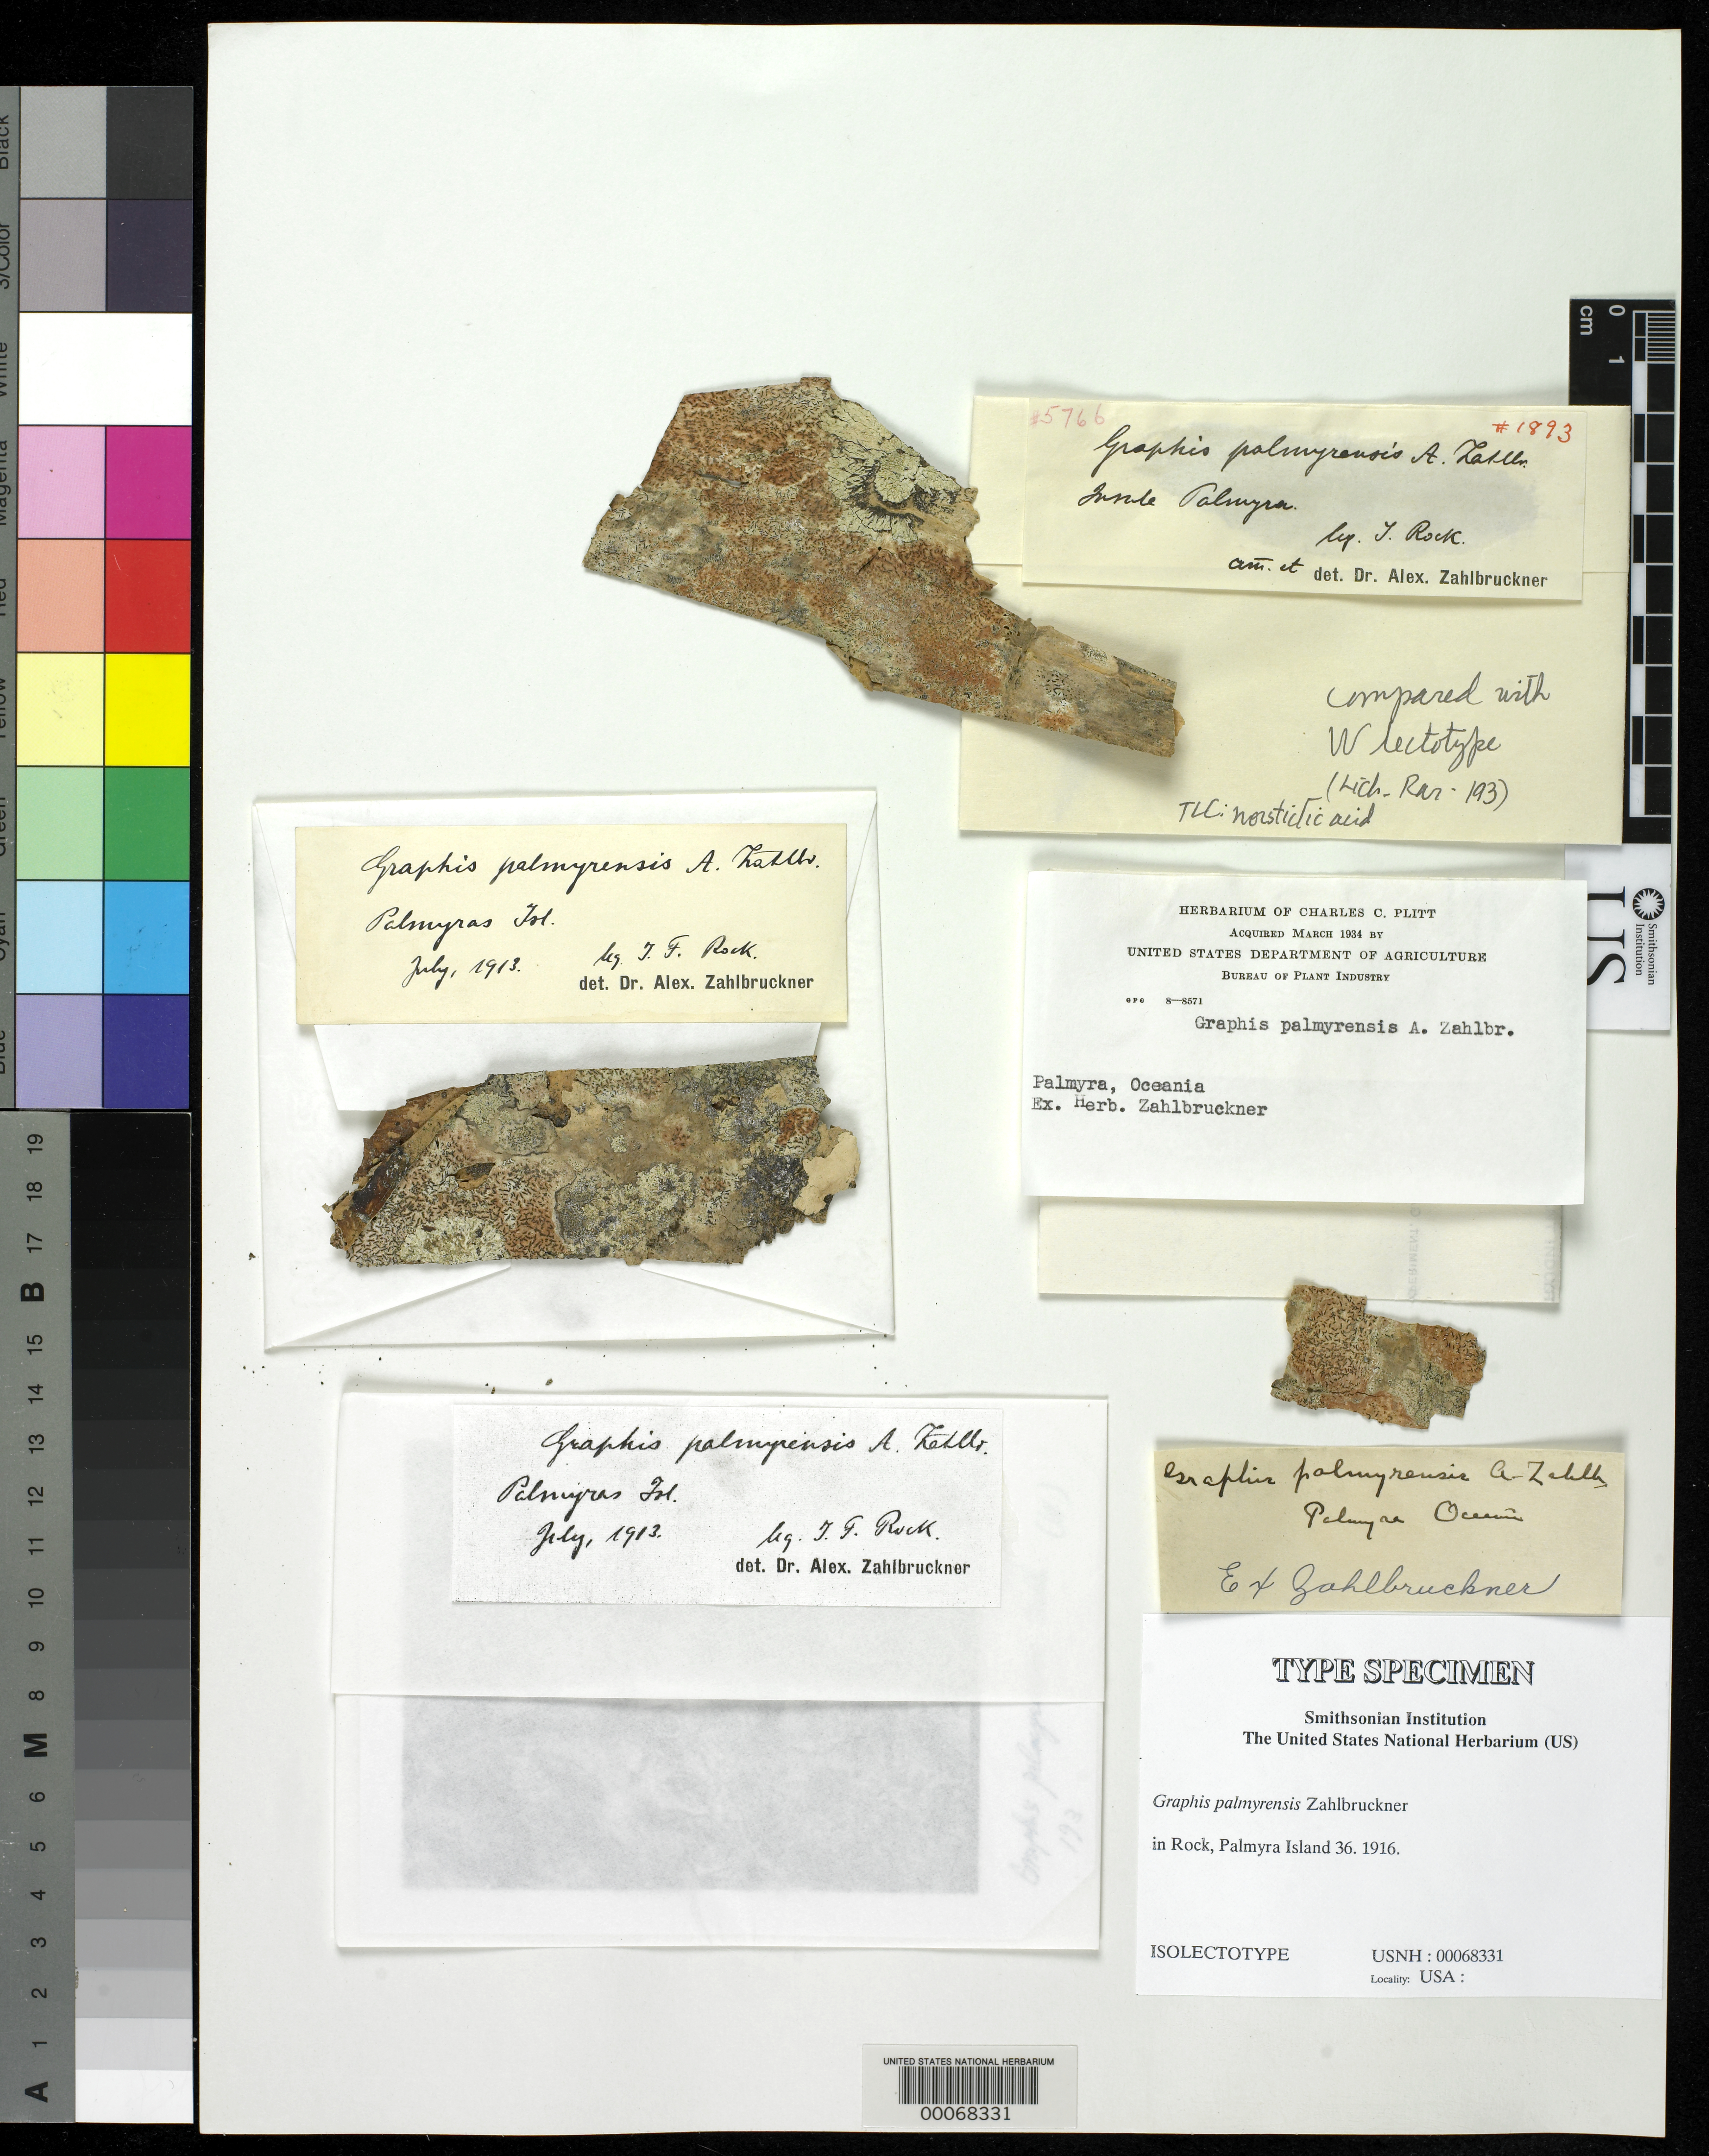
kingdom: Fungi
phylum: Ascomycota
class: Lecanoromycetes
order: Ostropales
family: Graphidaceae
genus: Graphis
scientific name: Graphis palmyrensis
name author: Zahlbr. in Rock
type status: Isolectotype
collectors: J. F. Rock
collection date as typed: Jul 1913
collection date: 1913-07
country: U.S. Administered Pacific Islands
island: Palmyra Atoll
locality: Palmyra, Oceania. [Line Is.]